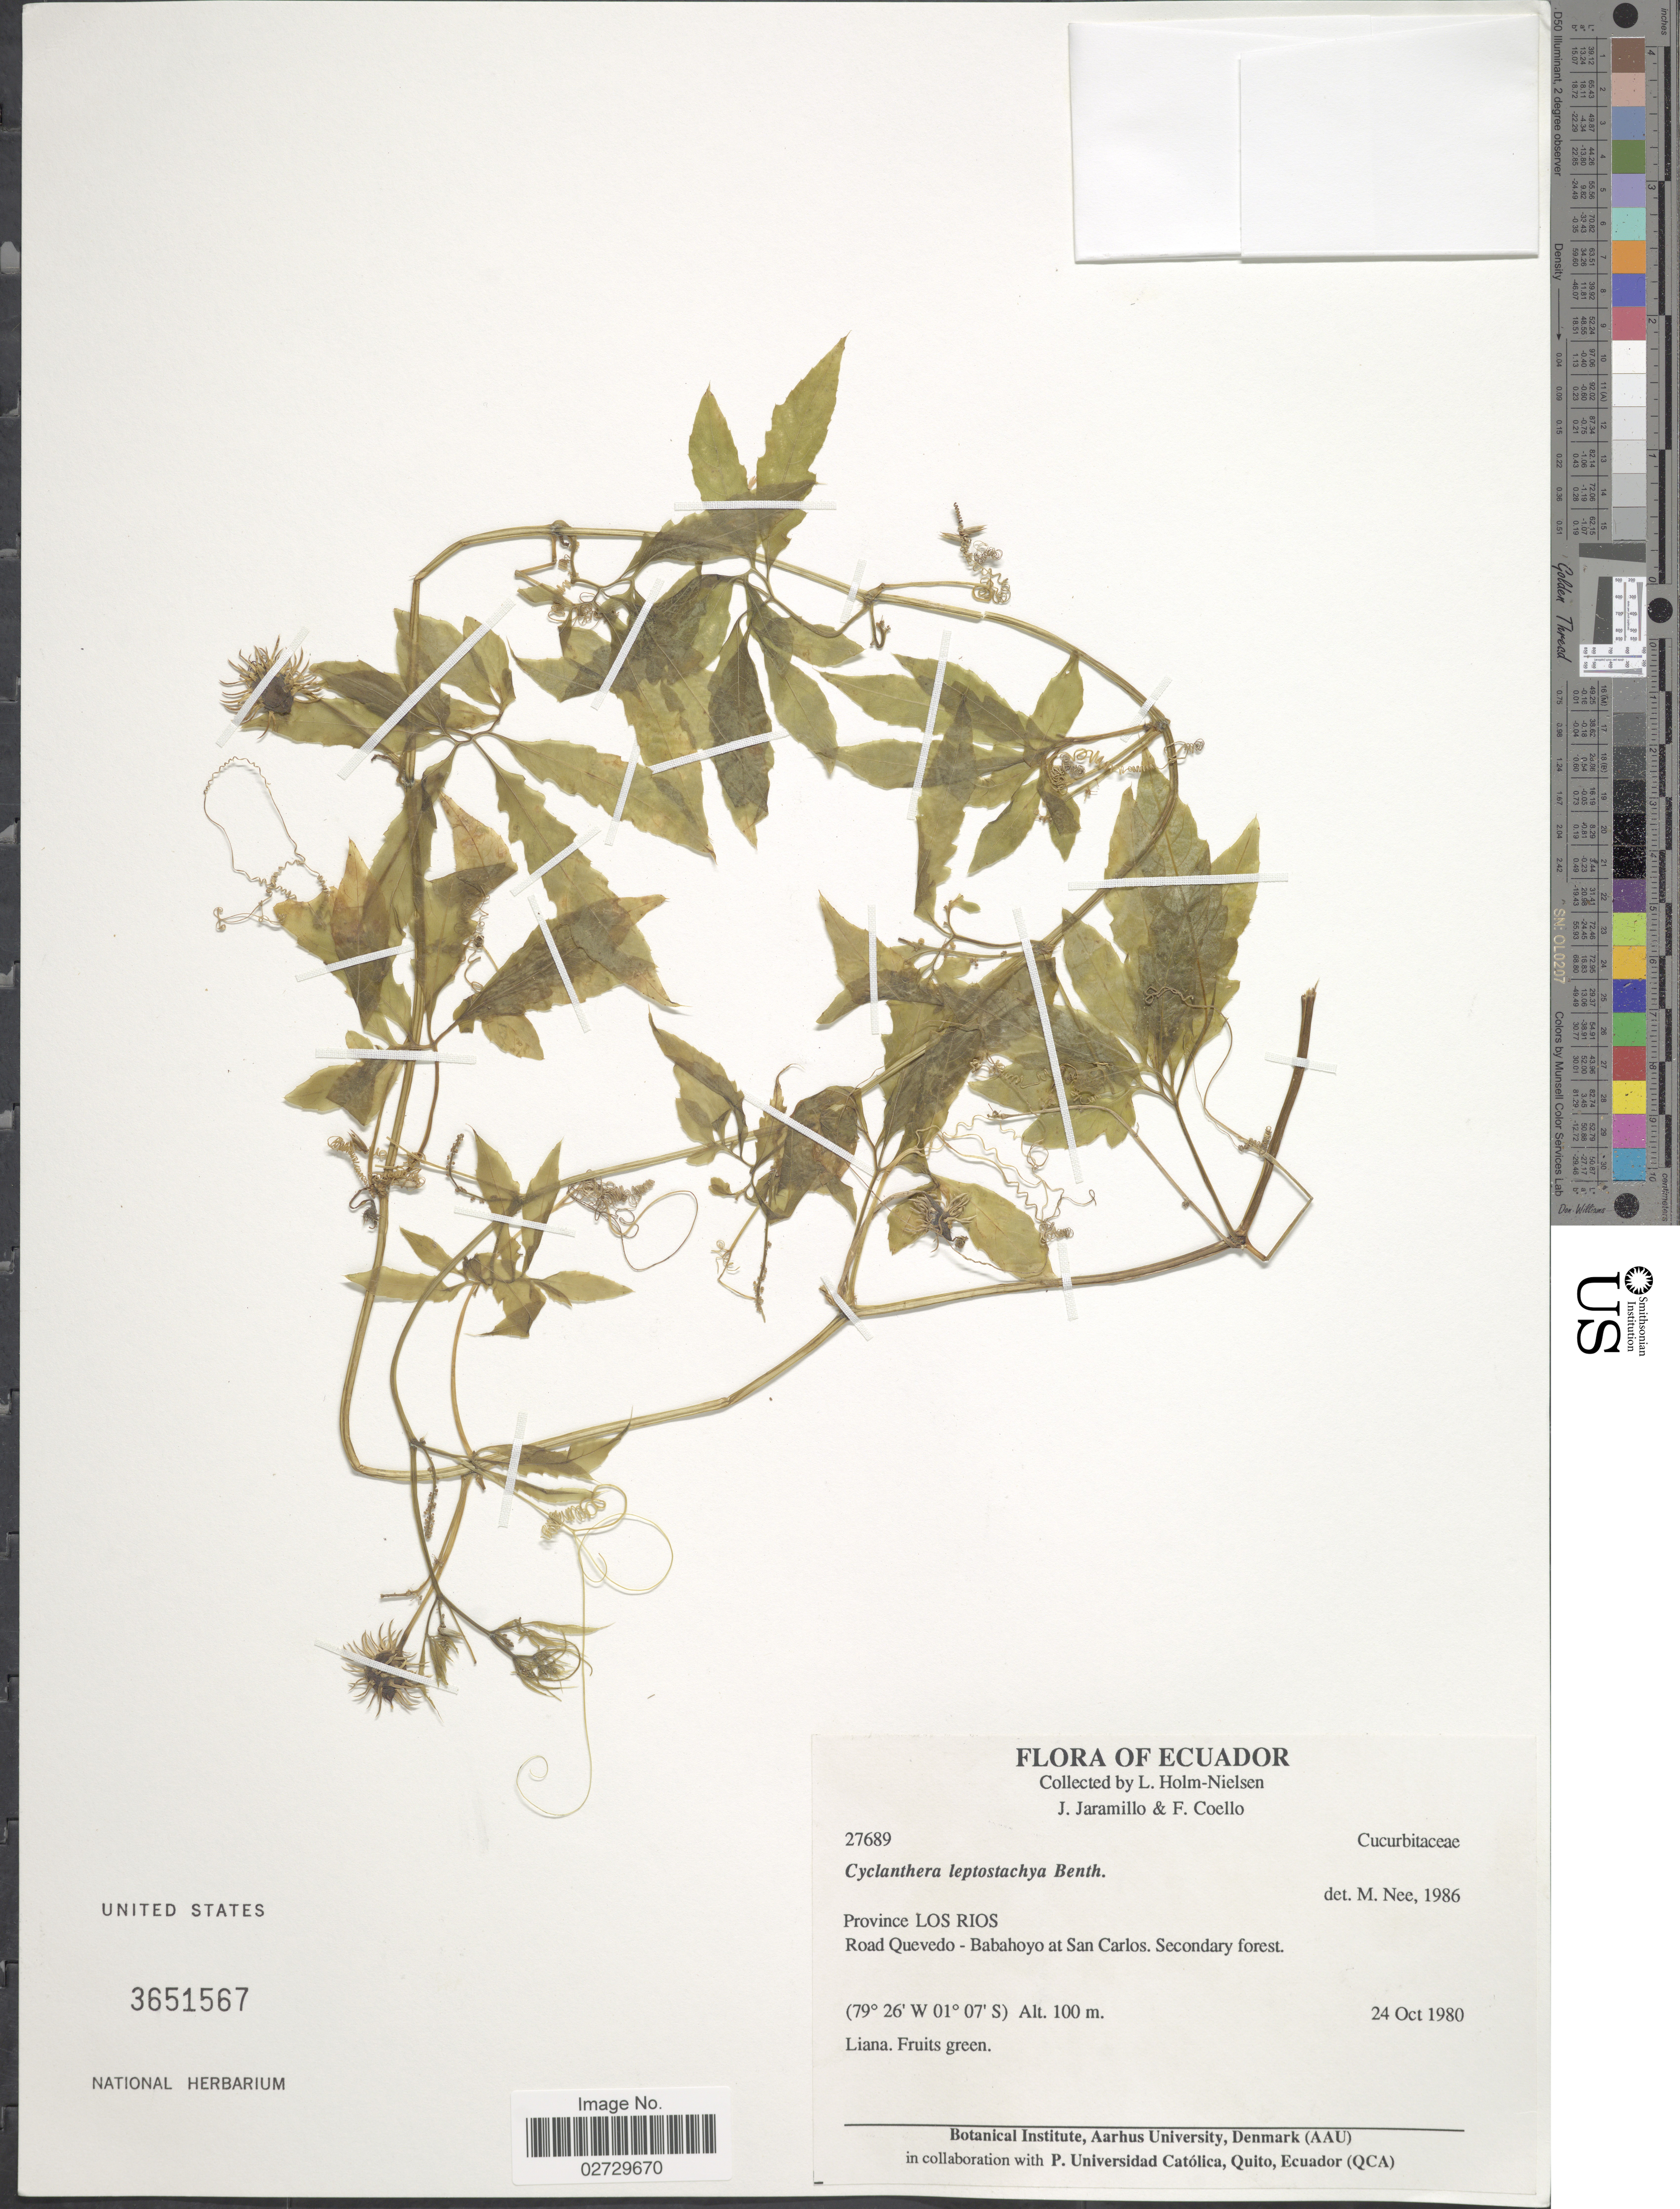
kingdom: Plantae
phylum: Tracheophyta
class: Magnoliopsida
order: Cucurbitales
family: Cucurbitaceae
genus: Cyclanthera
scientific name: Cyclanthera leptostachya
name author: Benth.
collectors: L. B. Holm-Nielsen, J. Jaramillo & F. Coello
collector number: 27689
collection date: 1980-10-24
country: Ecuador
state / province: Los Ríos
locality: Province Los Rios. Road Quevedo - Babahoyo at San Carlos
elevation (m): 100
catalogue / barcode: US 3651567